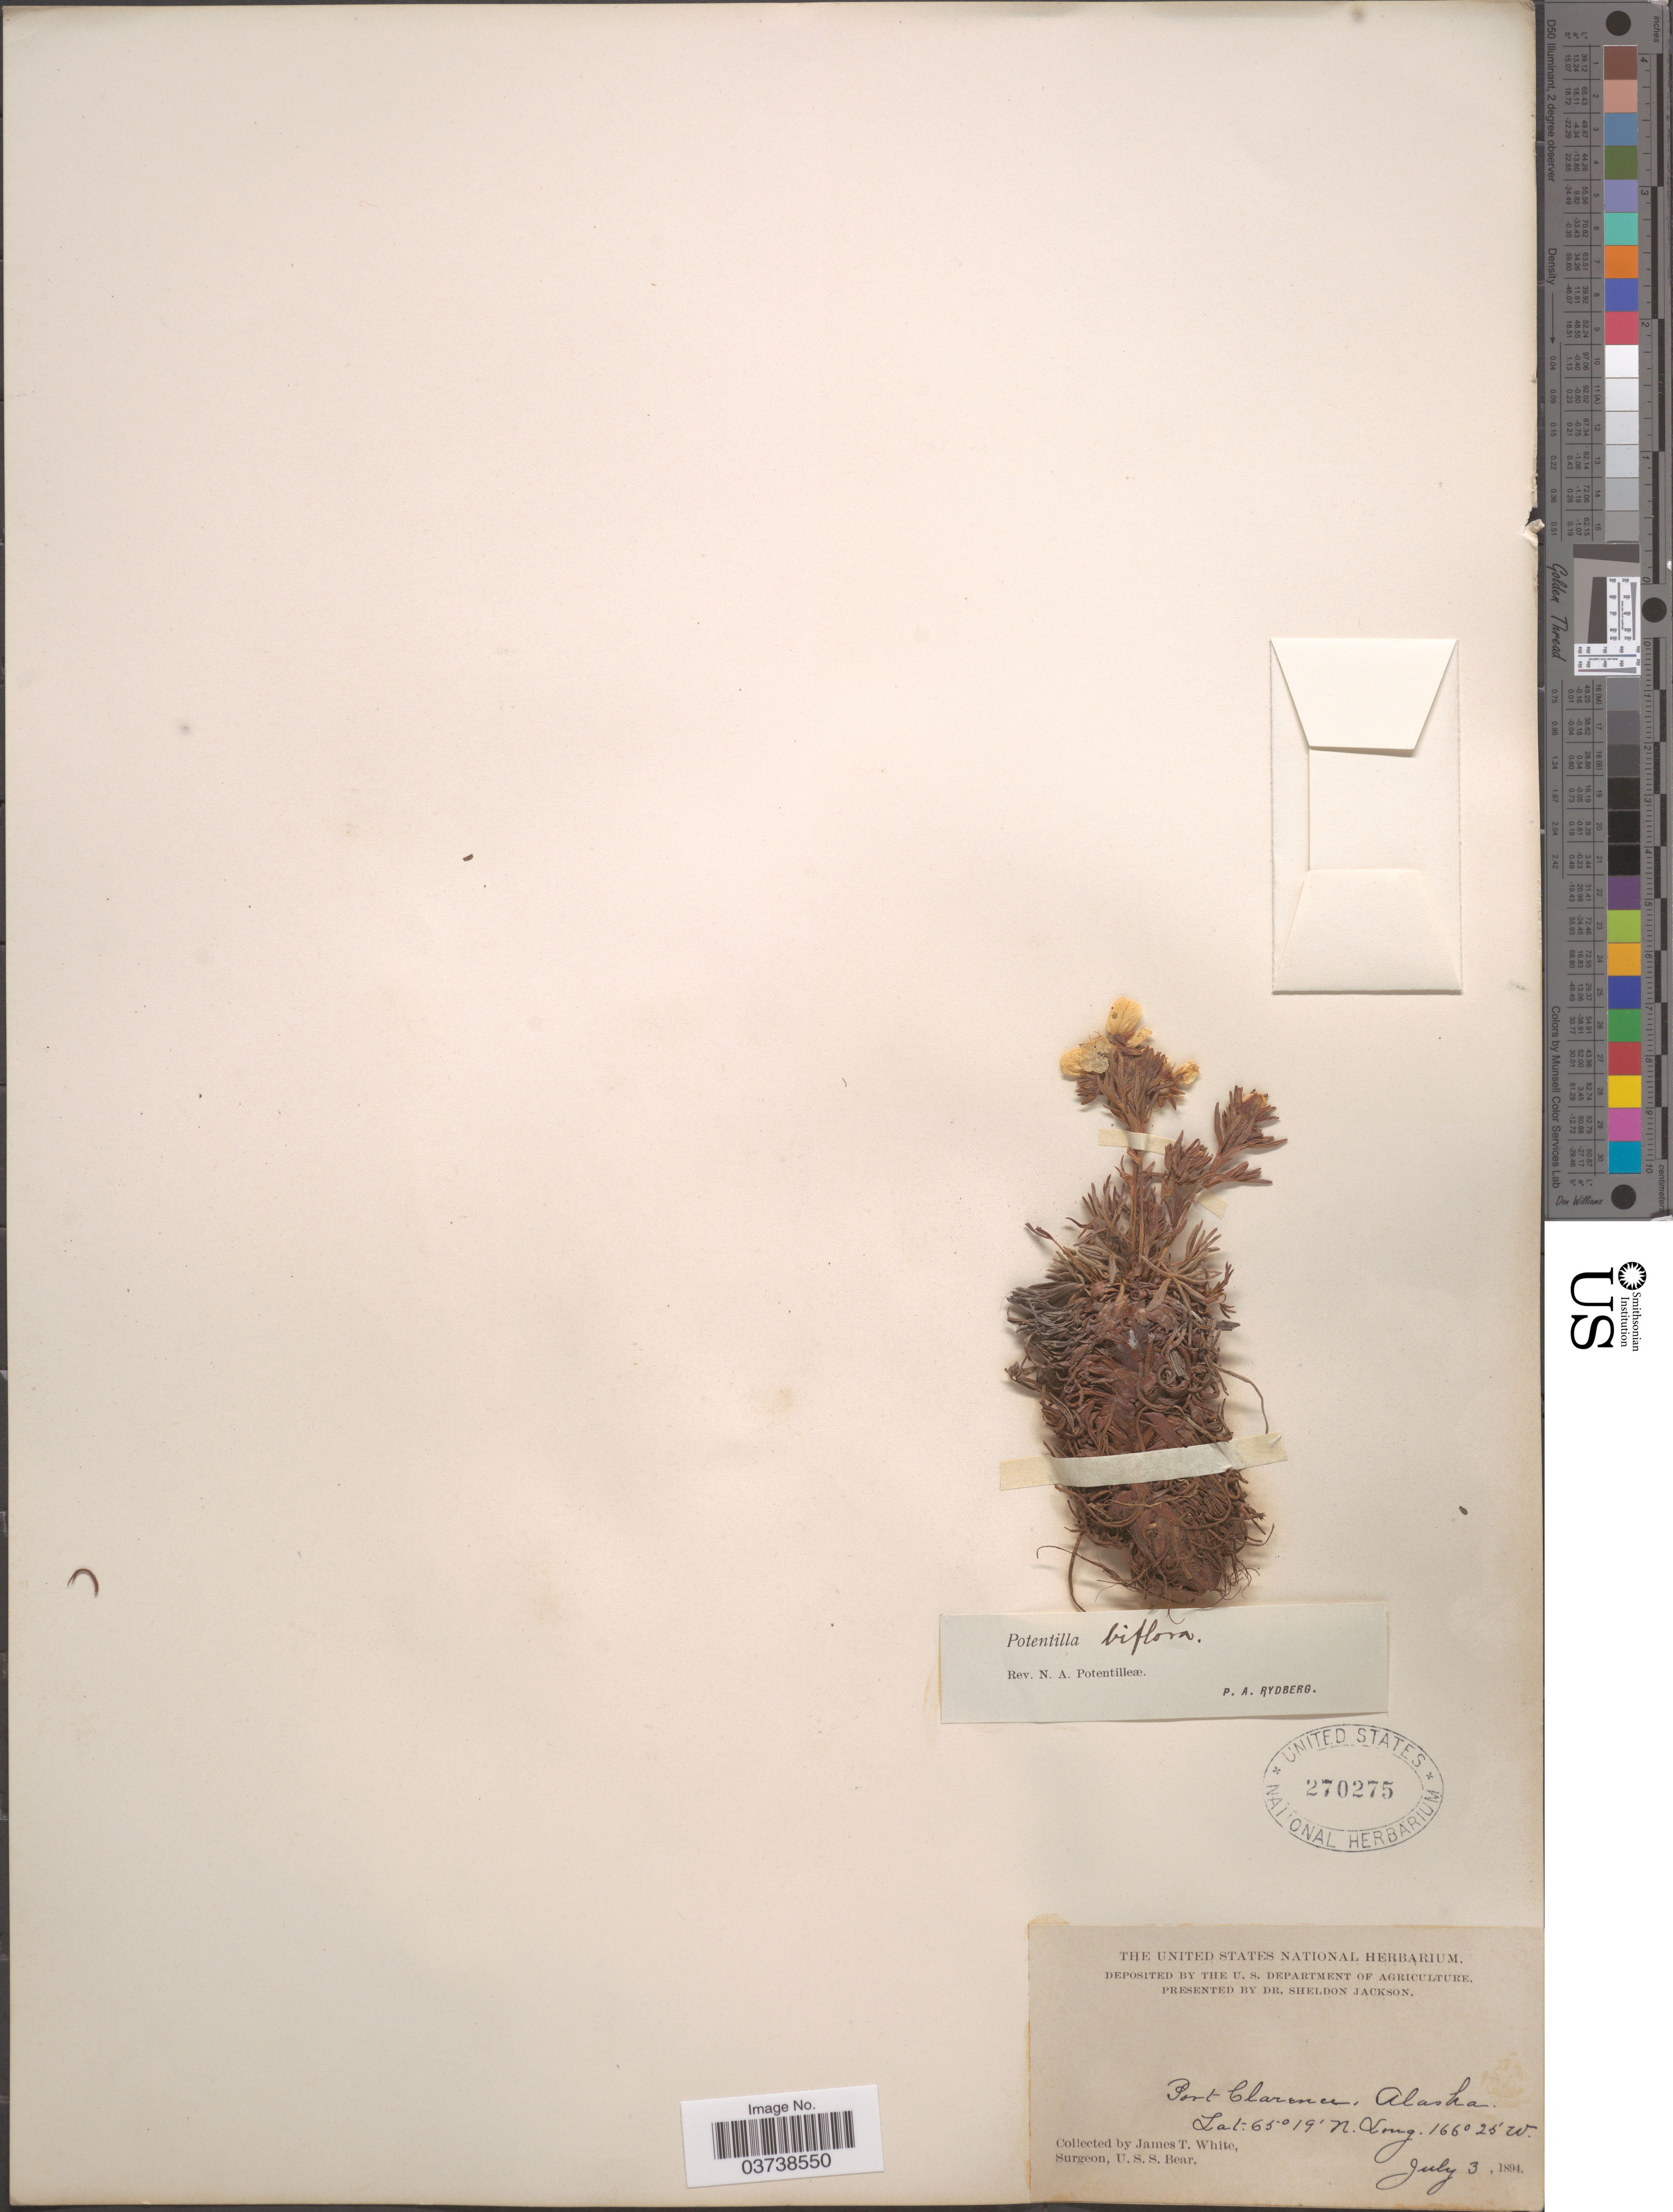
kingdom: Plantae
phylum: Tracheophyta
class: Magnoliopsida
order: Rosales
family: Rosaceae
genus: Potentilla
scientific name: Potentilla biflora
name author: Willd. ex Schltdl.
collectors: J. T. White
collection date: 1894-07-03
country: United States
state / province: Alaska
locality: Port Clarence.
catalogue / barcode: US 270275